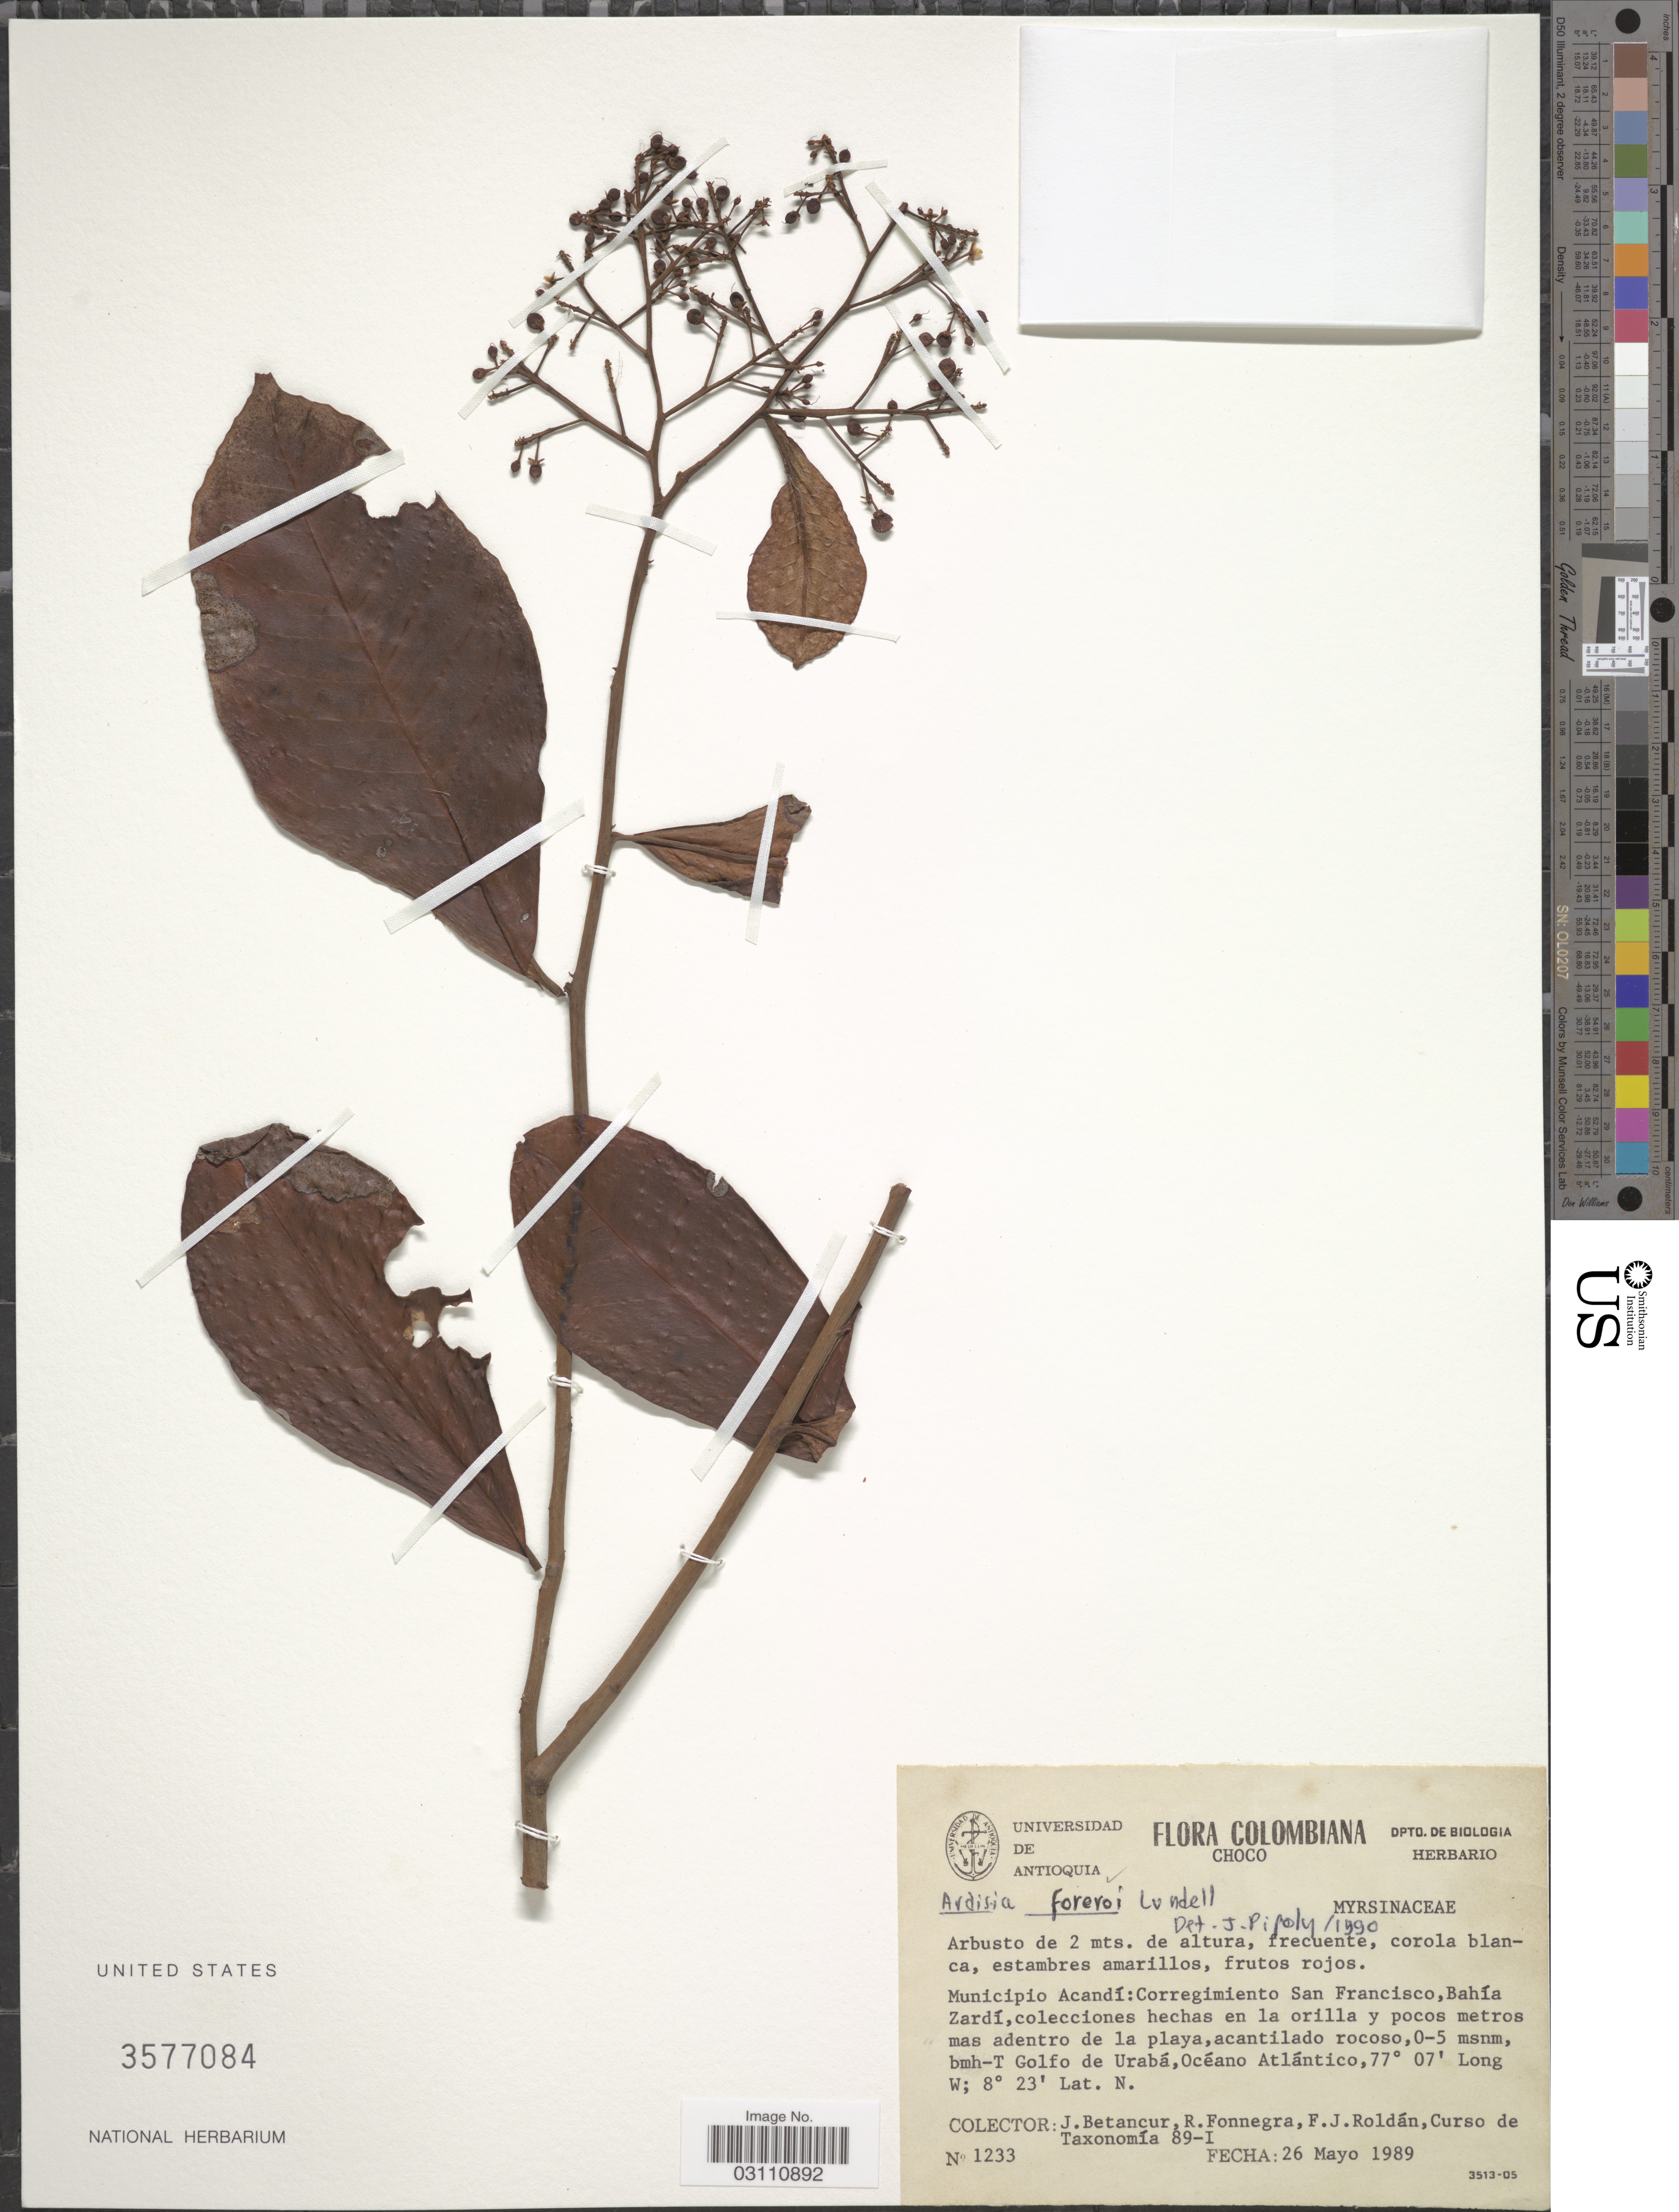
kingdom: Plantae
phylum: Tracheophyta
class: Magnoliopsida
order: Ericales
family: Primulaceae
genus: Ardisia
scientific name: Ardisia foreroi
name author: Lundell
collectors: J. Betancur, R. Fonnegra, F. J. Roldán & Curso de Taxonomía 89-I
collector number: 1233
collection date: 1989-05-26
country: Colombia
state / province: Chocó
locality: Municipio Acandí: Corregimiento San Francisco, Bahía Zardí, colecciones hechas en la orilla y pocos metros mas adentro de la playa, acantilado rocoso, bmh-T Golfo de Urabá, Océano Atlántico.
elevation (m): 0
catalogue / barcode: US 3577084